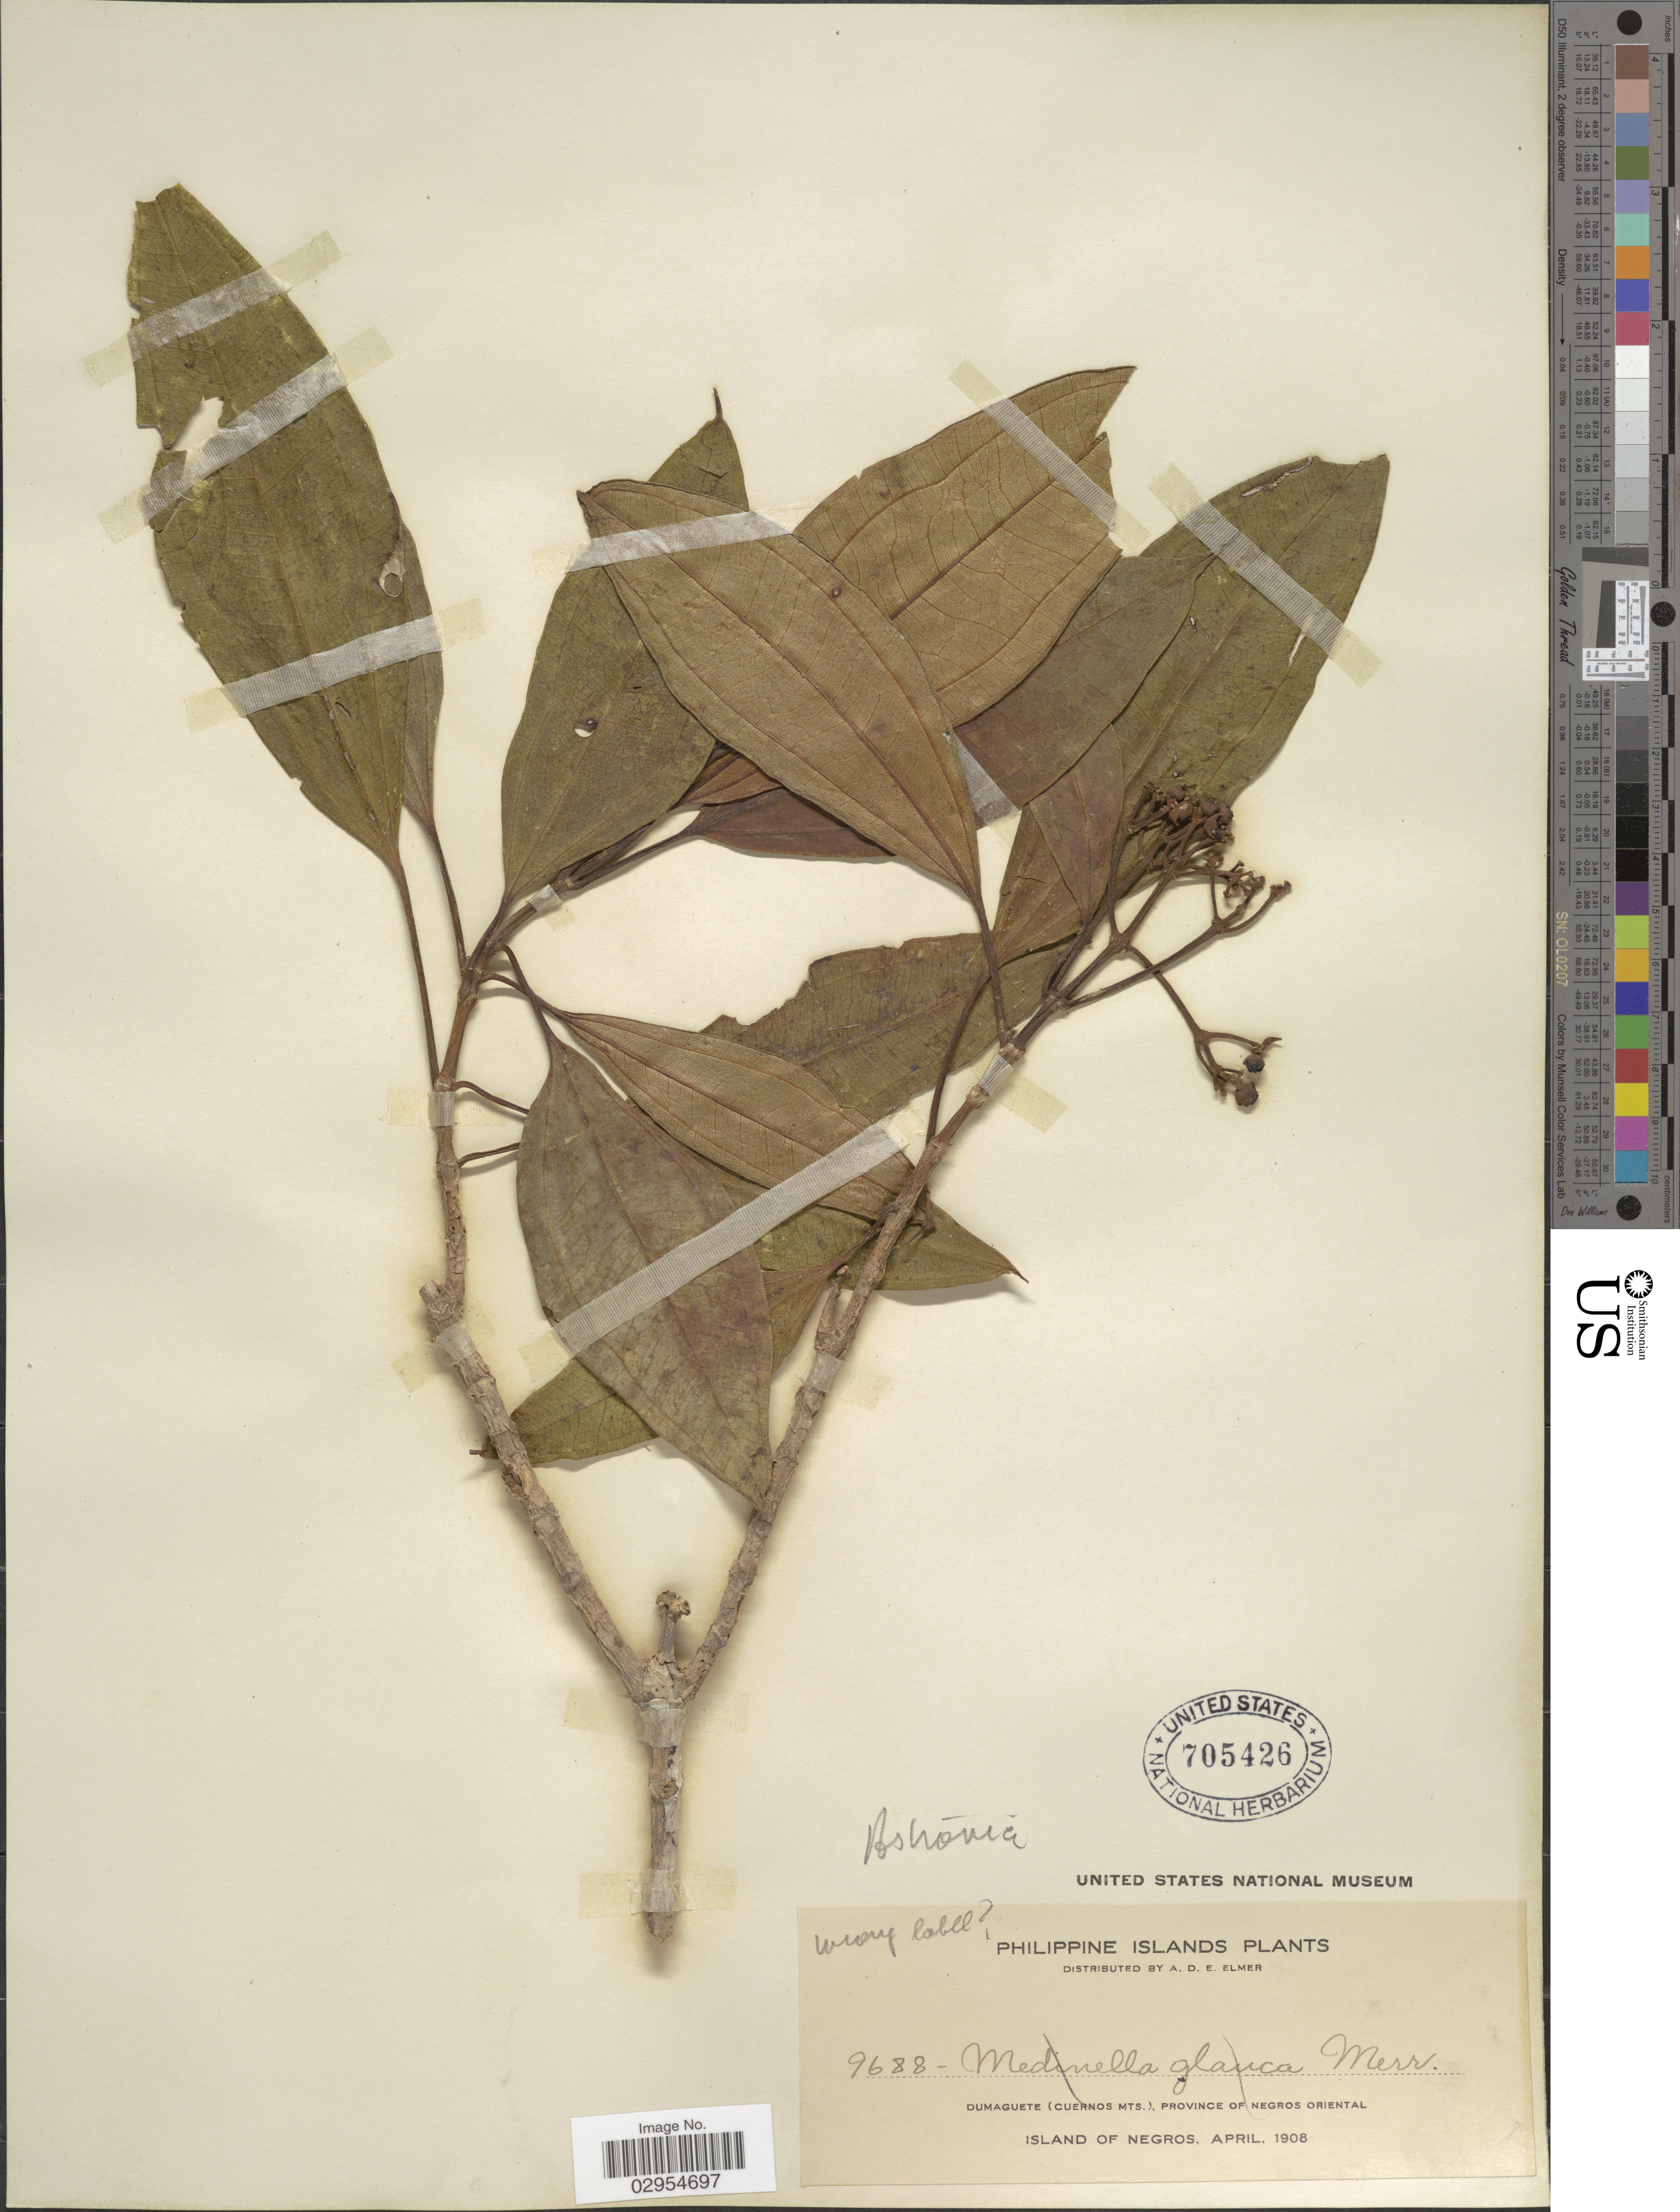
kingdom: Plantae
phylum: Tracheophyta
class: Magnoliopsida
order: Myrtales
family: Melastomataceae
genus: Astronia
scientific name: Astronia rolfei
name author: S. Vidal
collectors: A. D. E. Elmer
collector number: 9688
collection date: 1908-04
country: Philippines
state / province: Central Visayas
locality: Dumaguete (Cuernos Mts.), Province of Negros Oriental. Island of Negros.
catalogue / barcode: US 705426